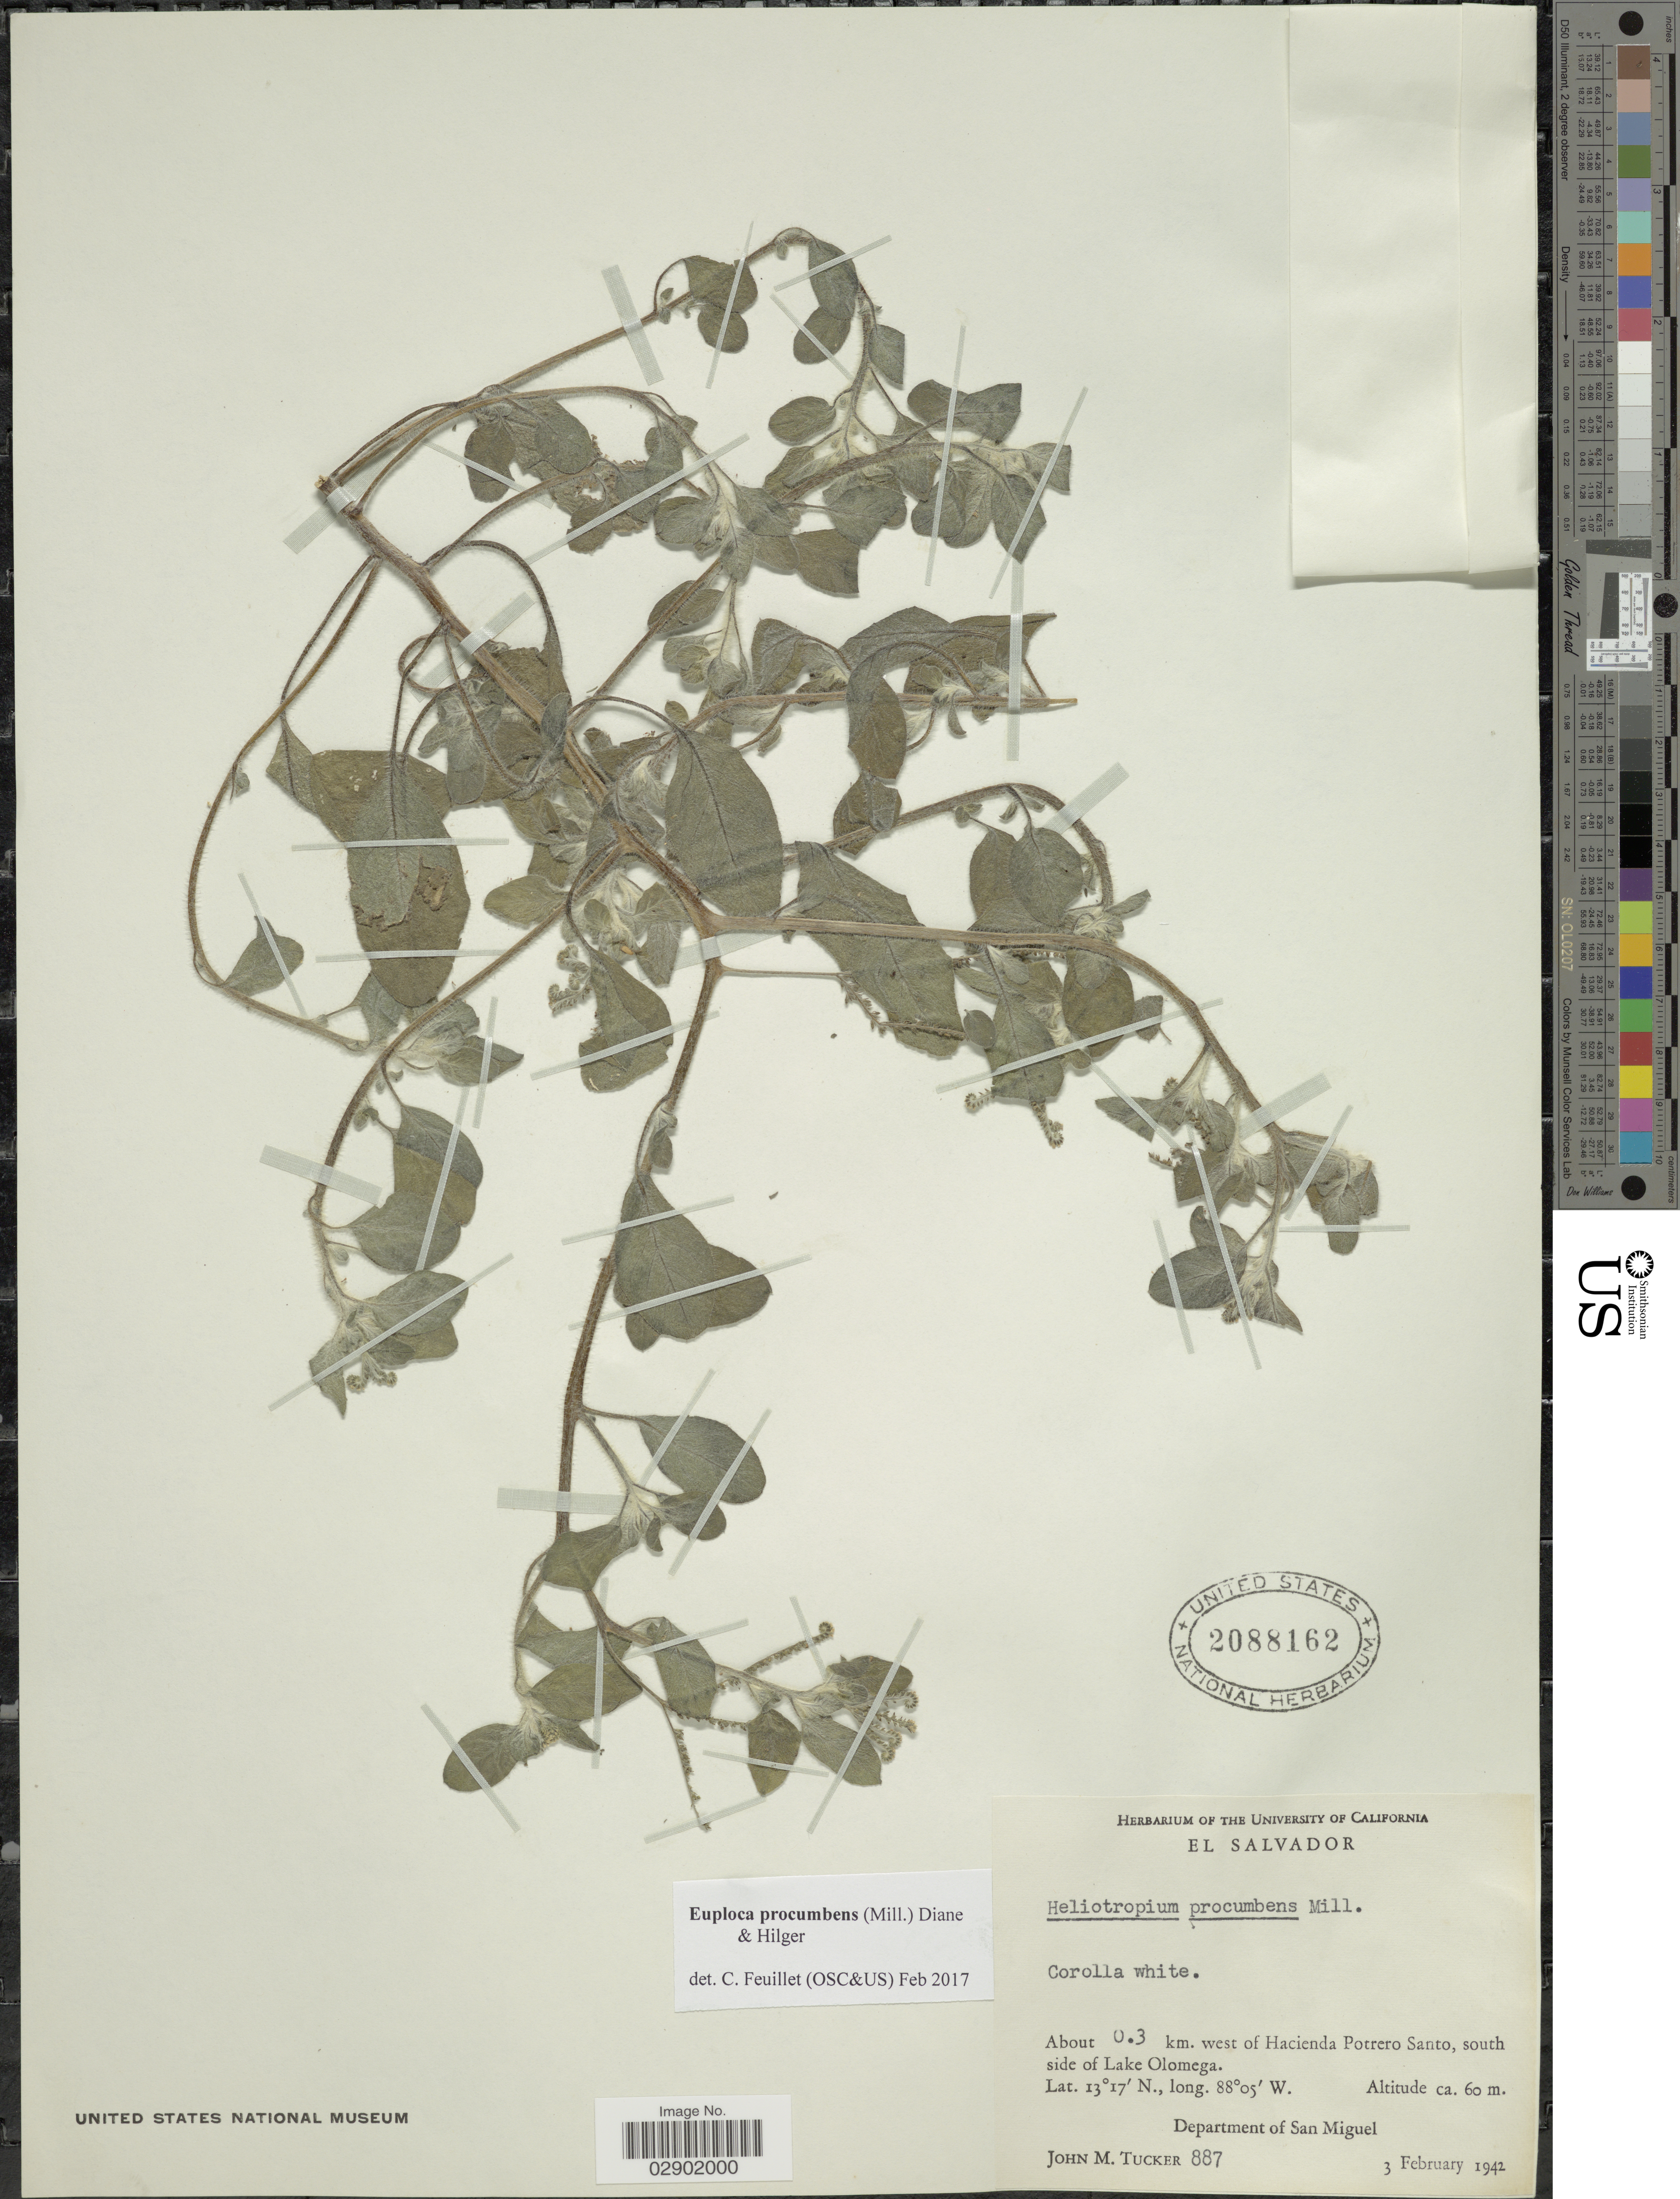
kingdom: Plantae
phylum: Tracheophyta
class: Magnoliopsida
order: Boraginales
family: Heliotropiaceae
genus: Euploca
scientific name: Euploca procumbens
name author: (Mill.) Diane & Hilger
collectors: J. M. Tucker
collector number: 887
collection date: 1942-02-03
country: El Salvador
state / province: San Miguel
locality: About 0.3 km. west of Hacienda Potrero Santo, south side of Lake Olomega, Department of San Miguel.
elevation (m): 60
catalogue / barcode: US 2088162